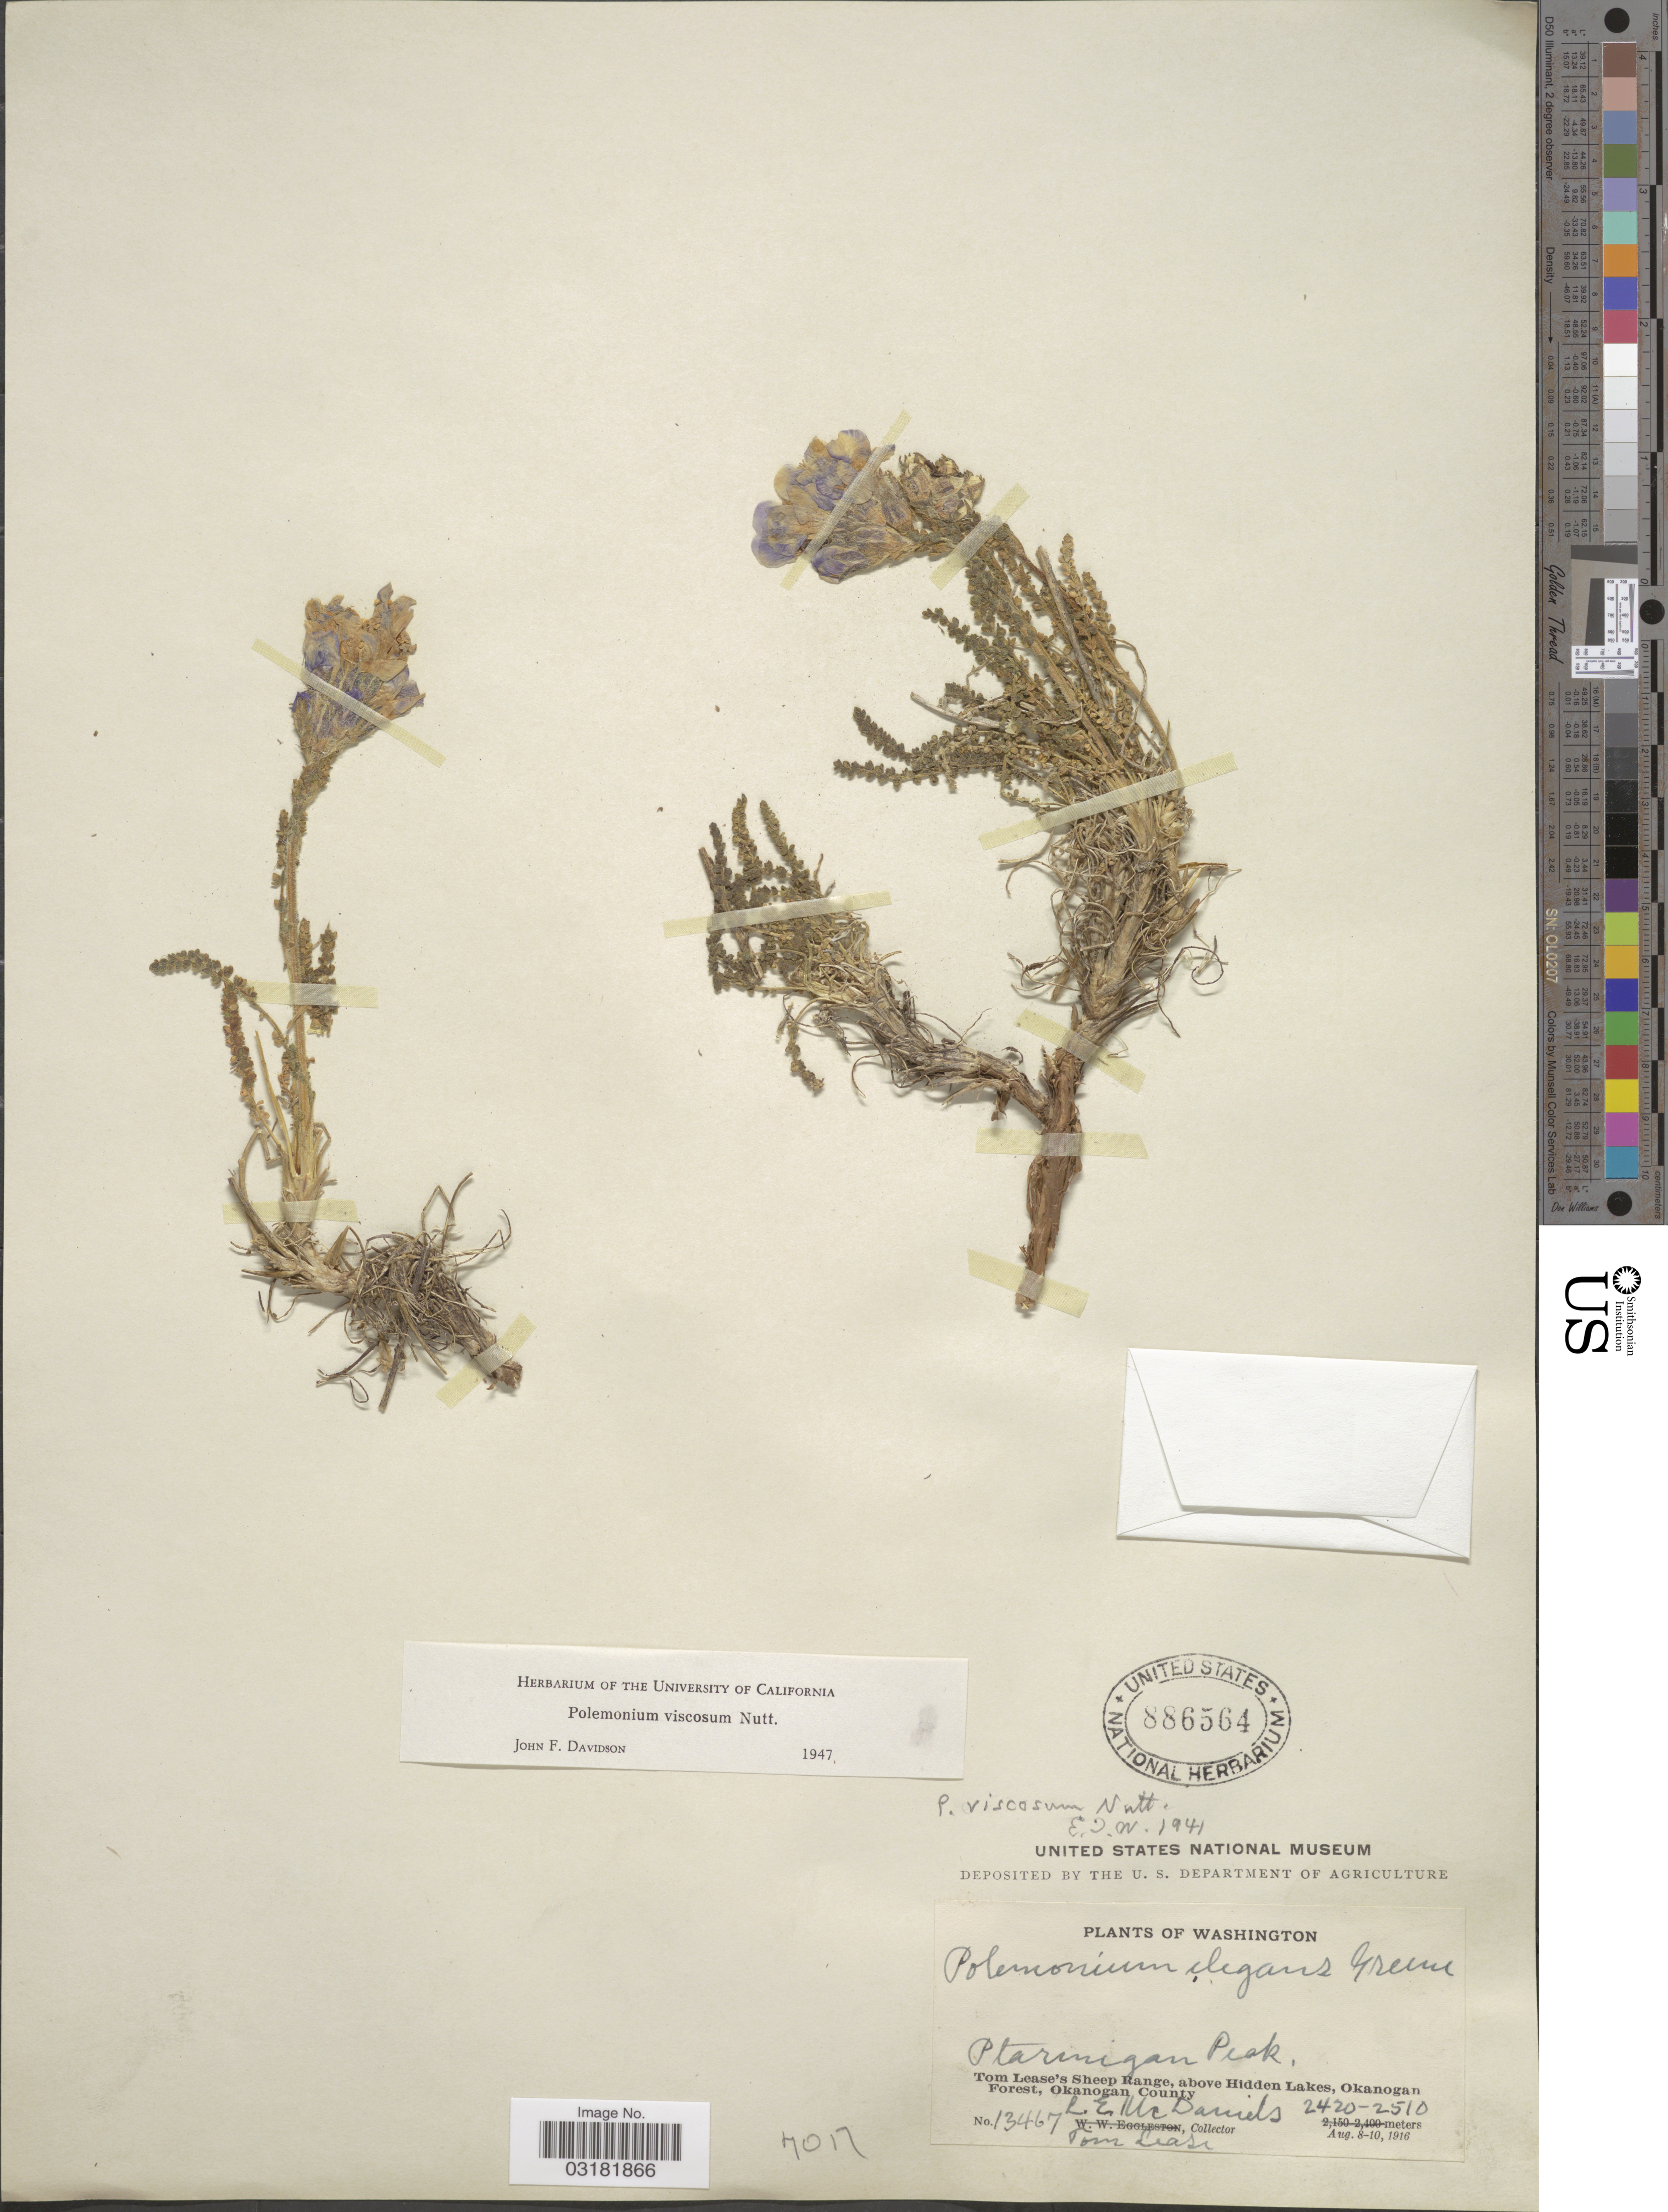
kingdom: Plantae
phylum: Tracheophyta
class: Magnoliopsida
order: Ericales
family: Polemoniaceae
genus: Polemonium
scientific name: Polemonium viscosum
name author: Nutt.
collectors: L. McDaniels & T. Lease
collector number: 13467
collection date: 1916-08-08/1916-08-10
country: United States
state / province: Washington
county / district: Okanogan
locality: Ptarmigan Peak. Tom Lease's Sheep Range, above Hidden Lakes, Okanogan Forest, Okanogan County.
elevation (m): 2420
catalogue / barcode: US 886564